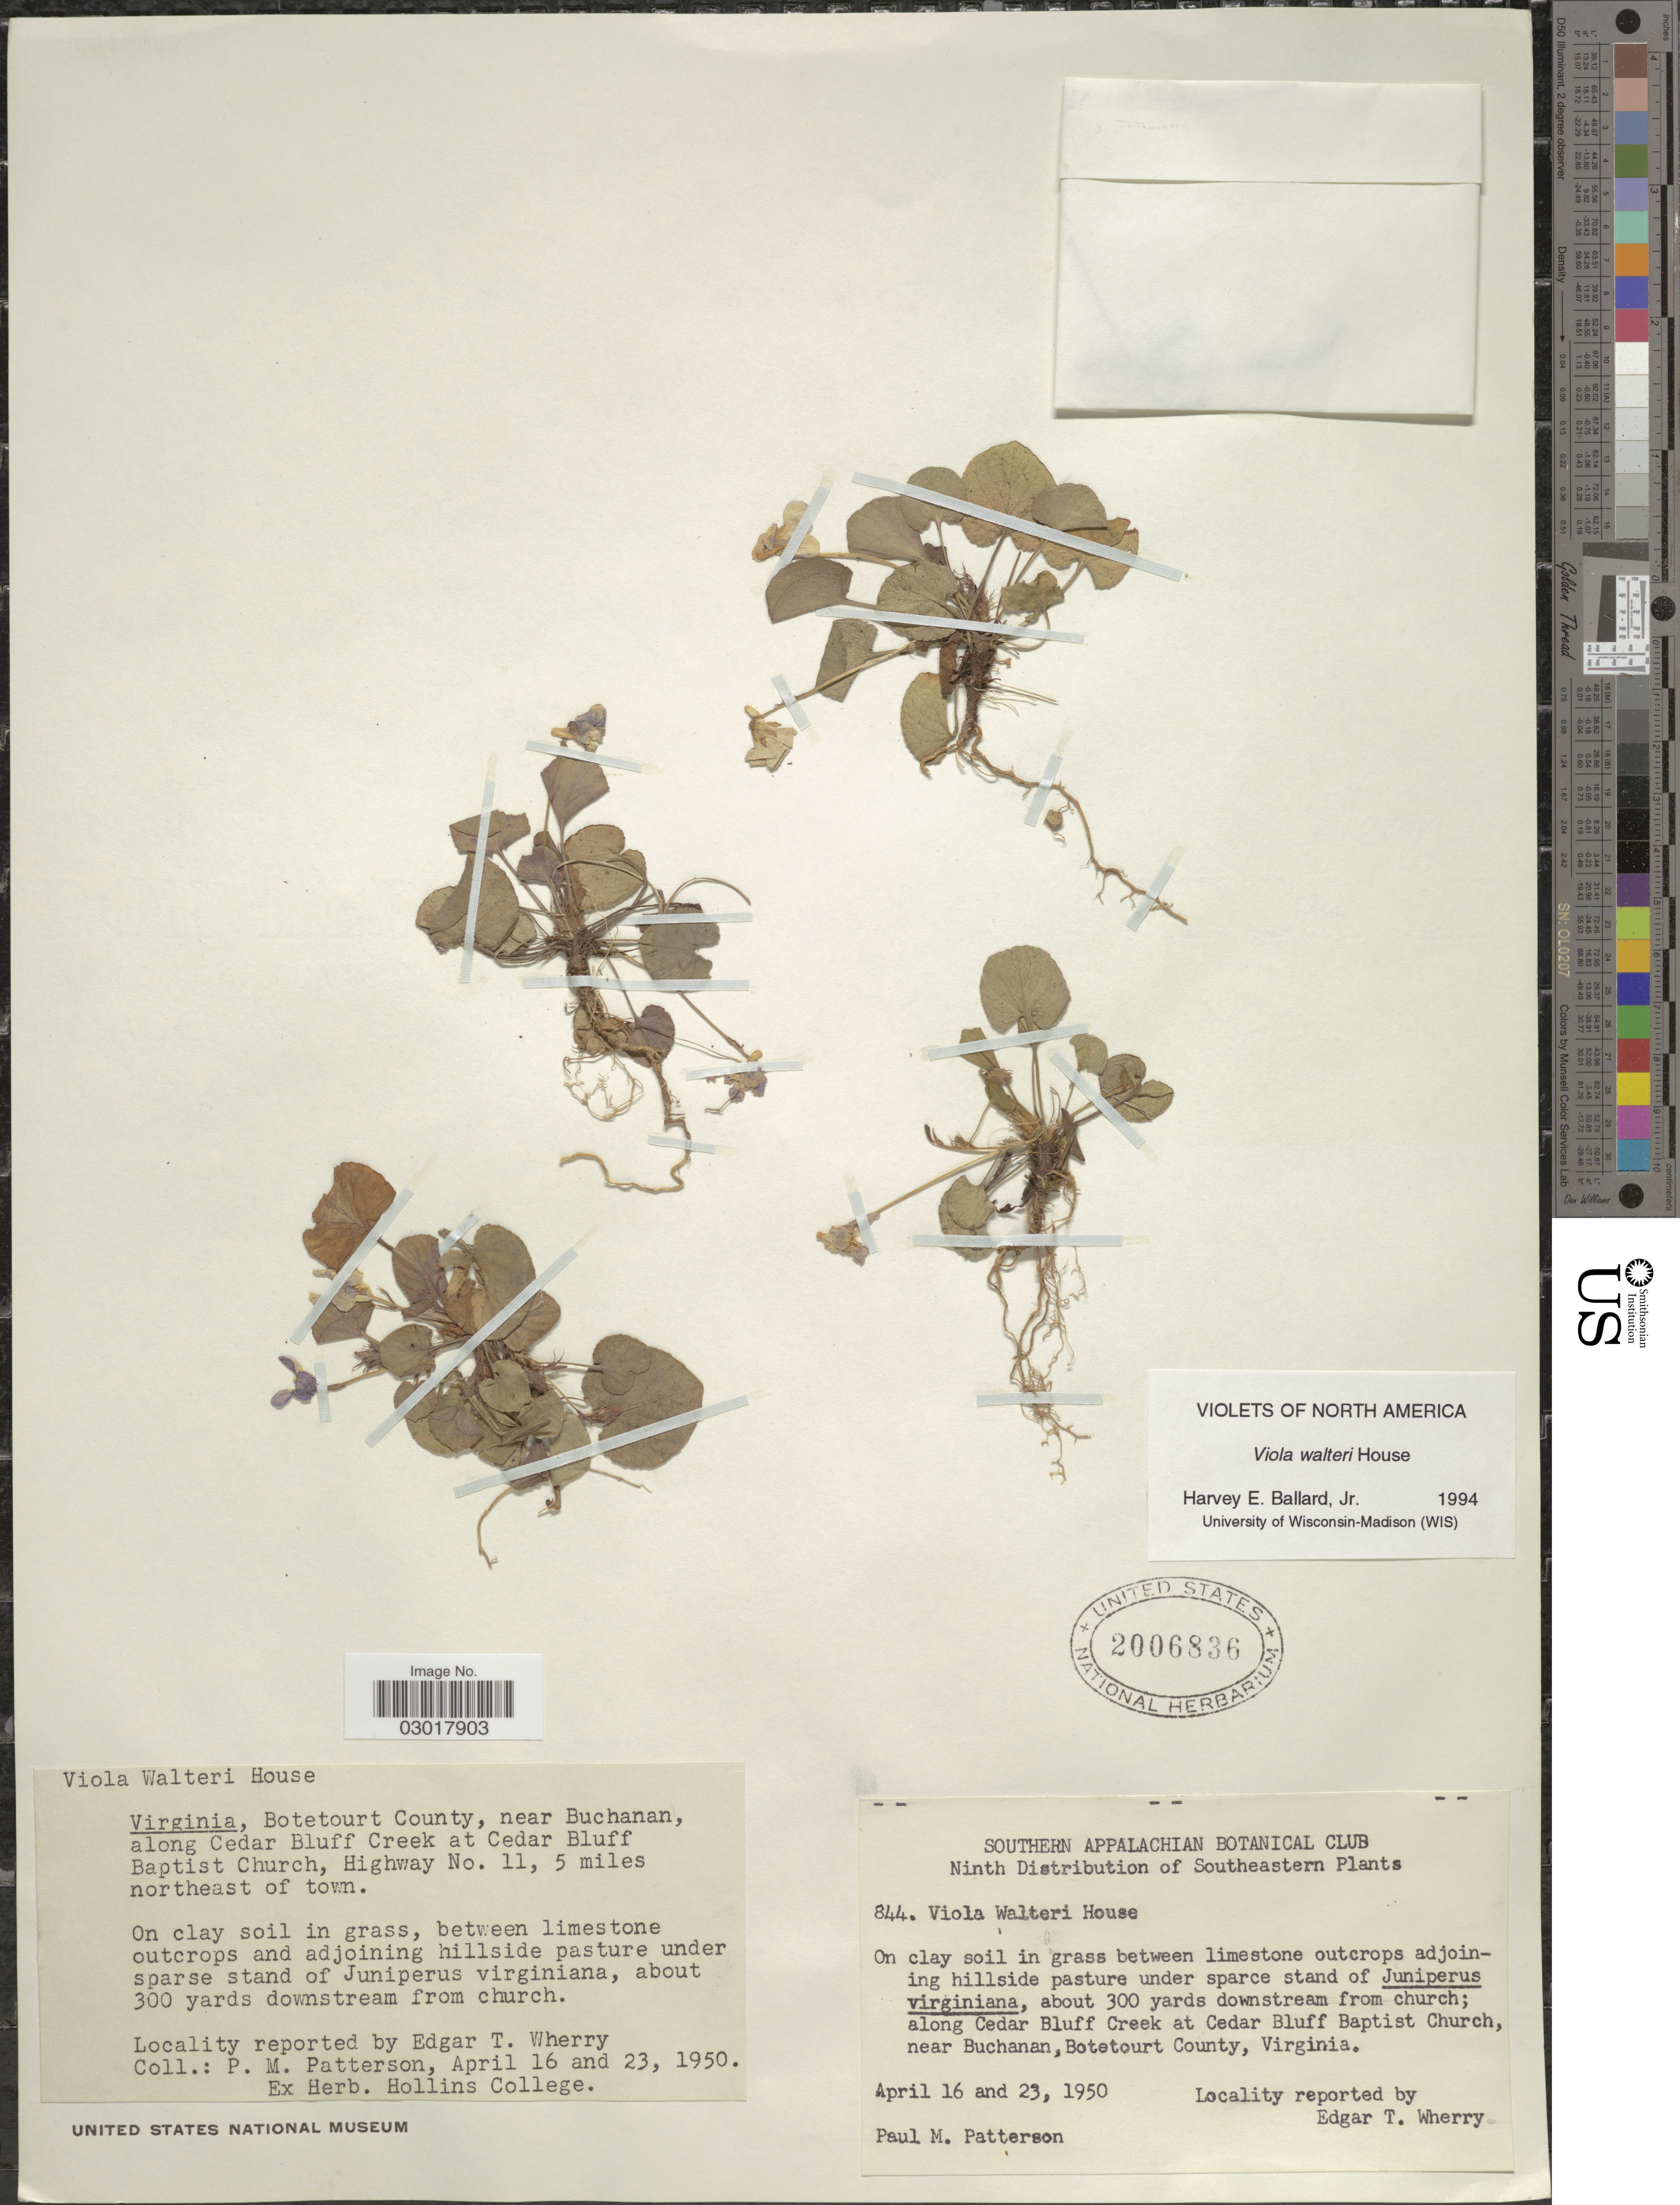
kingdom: Plantae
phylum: Tracheophyta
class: Magnoliopsida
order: Malpighiales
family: Violaceae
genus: Viola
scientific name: Viola walteri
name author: House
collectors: P. Patterson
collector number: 844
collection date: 1950-04-16/1950-04-23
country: United States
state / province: Virginia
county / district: Botetourt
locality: About 300 yards downstream from church; along Cedar Bluff Creek at Cedar Bluff Baptist Church, near Buchanan, Botetourt County. Highway No. 11, 5 miles northeast of town.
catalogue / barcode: US 2006836